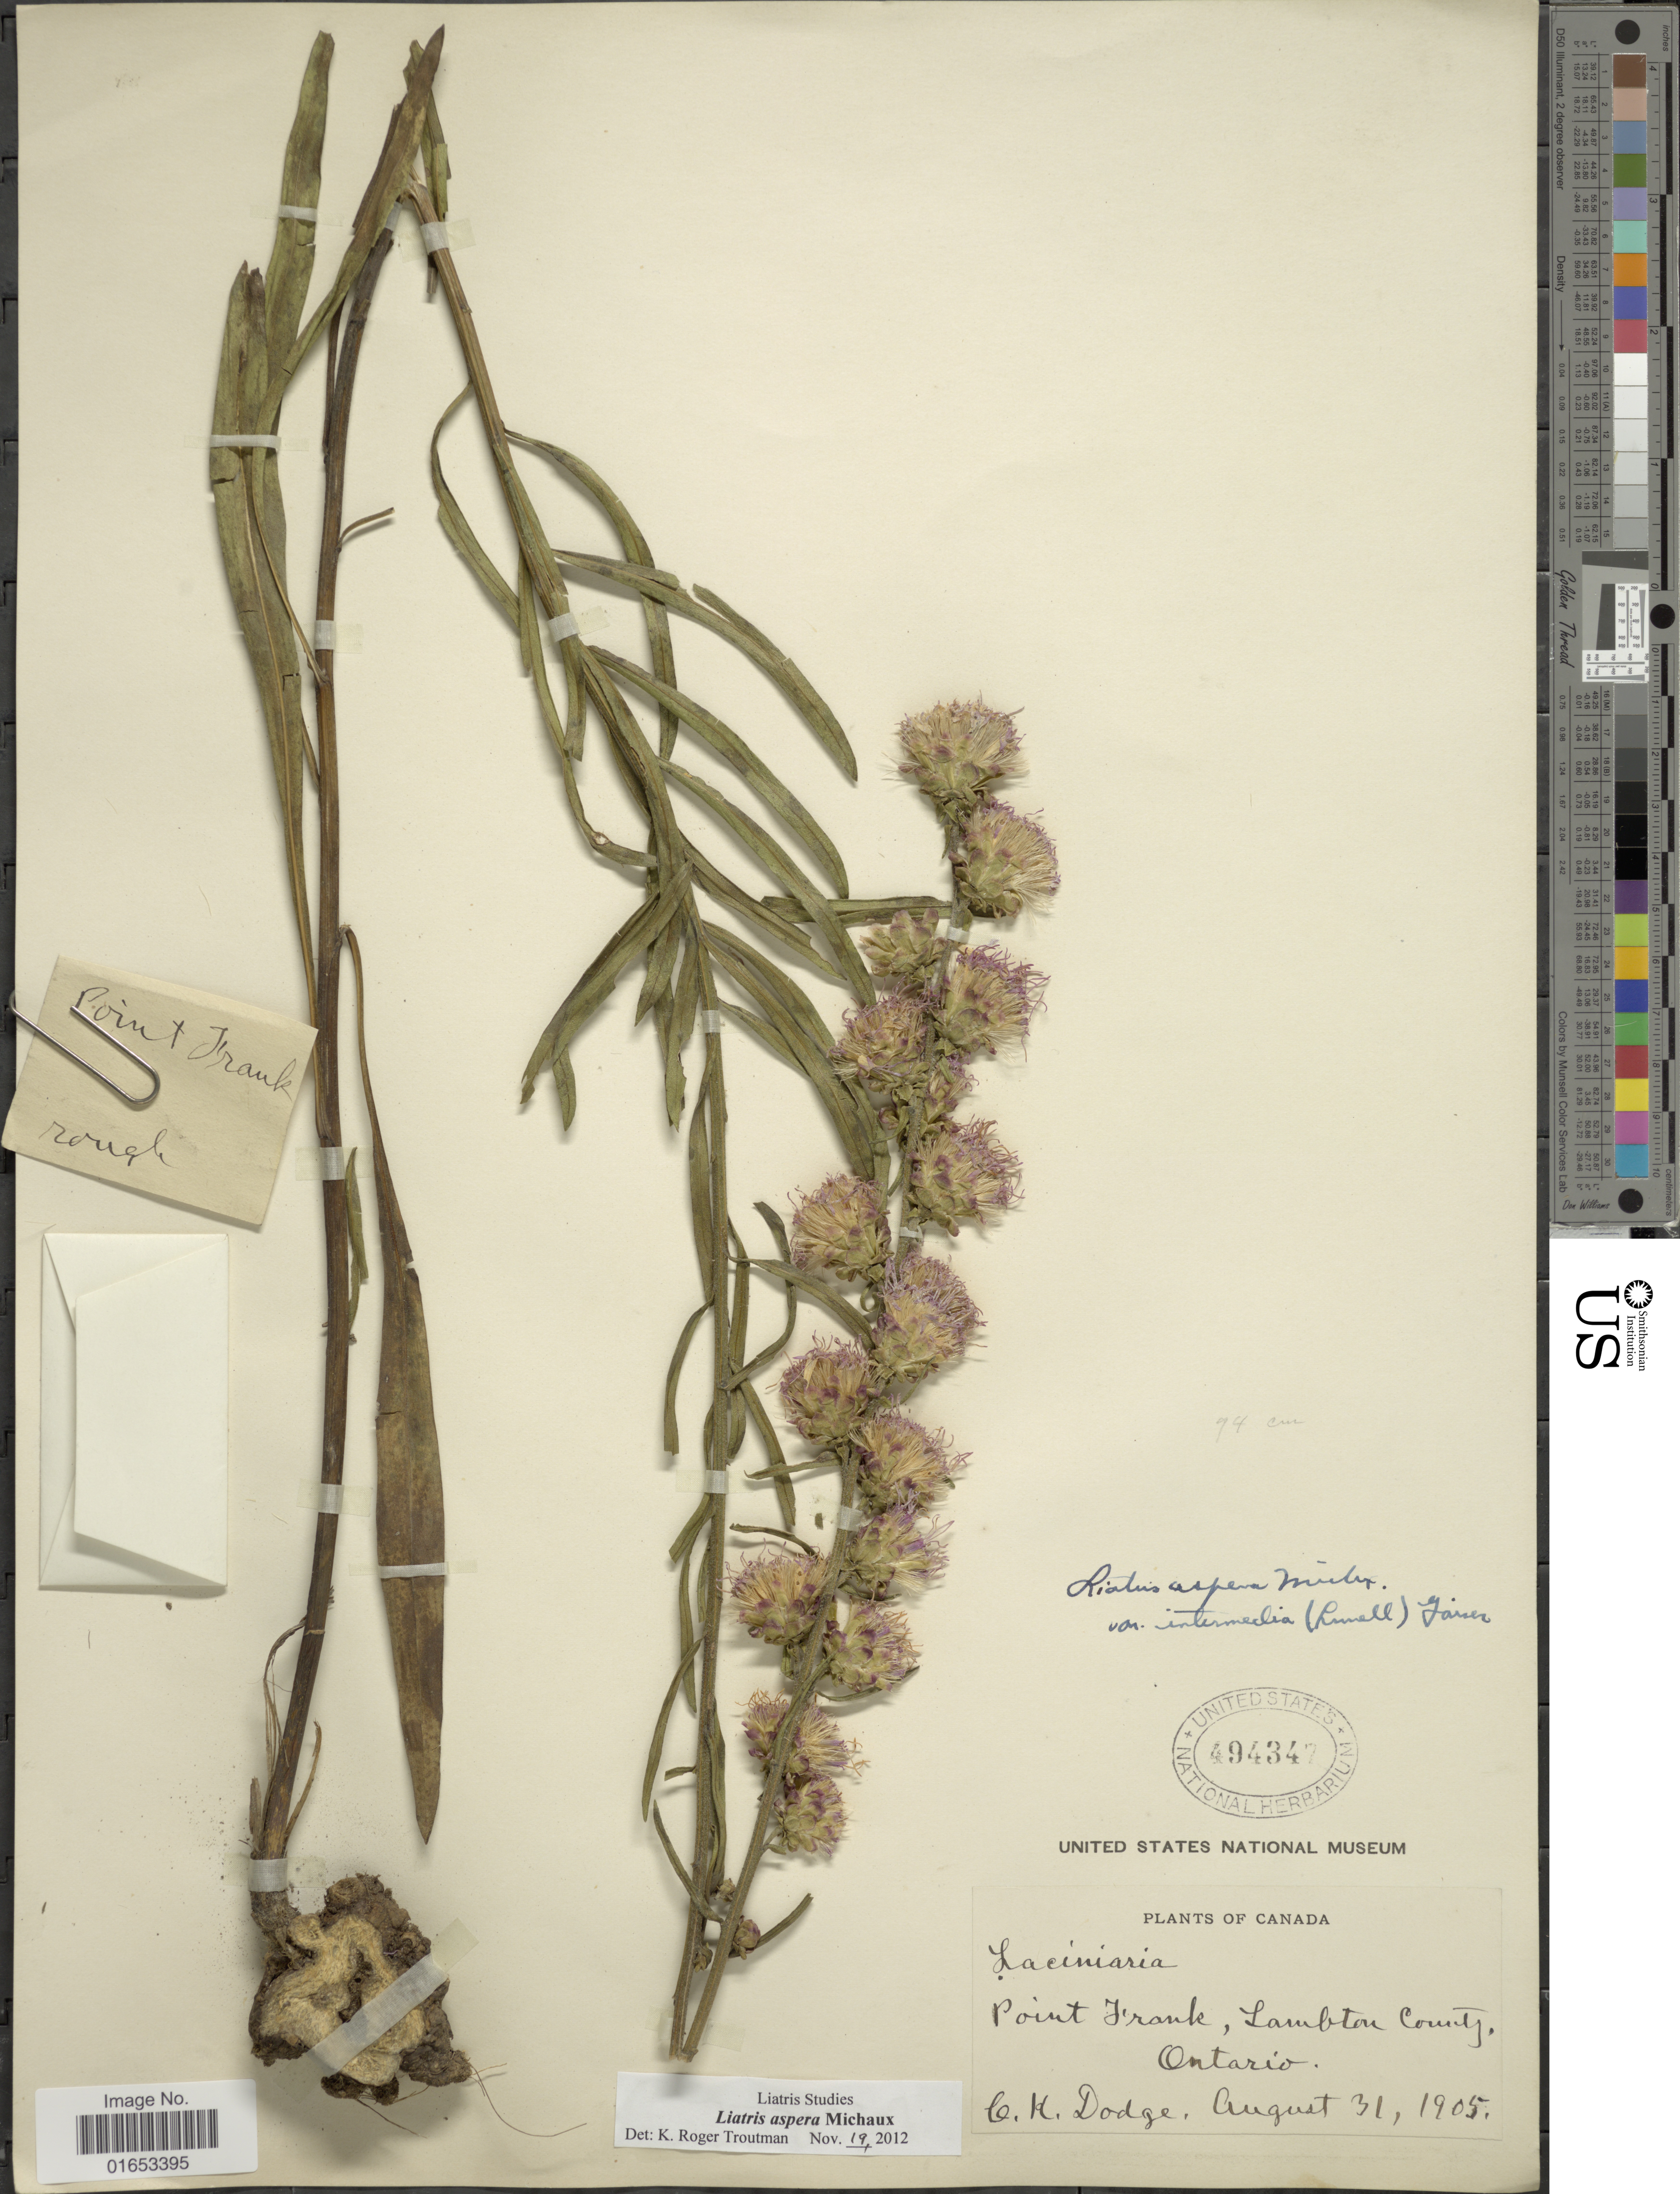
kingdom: Plantae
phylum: Tracheophyta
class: Magnoliopsida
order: Asterales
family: Asteraceae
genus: Liatris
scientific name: Liatris aspera var. intermedia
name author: (Lunell) Gaiser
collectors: C. Dodge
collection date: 1905-08-31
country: Canada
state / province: Ontario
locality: Point Frank, Lambton County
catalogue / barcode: US 494347